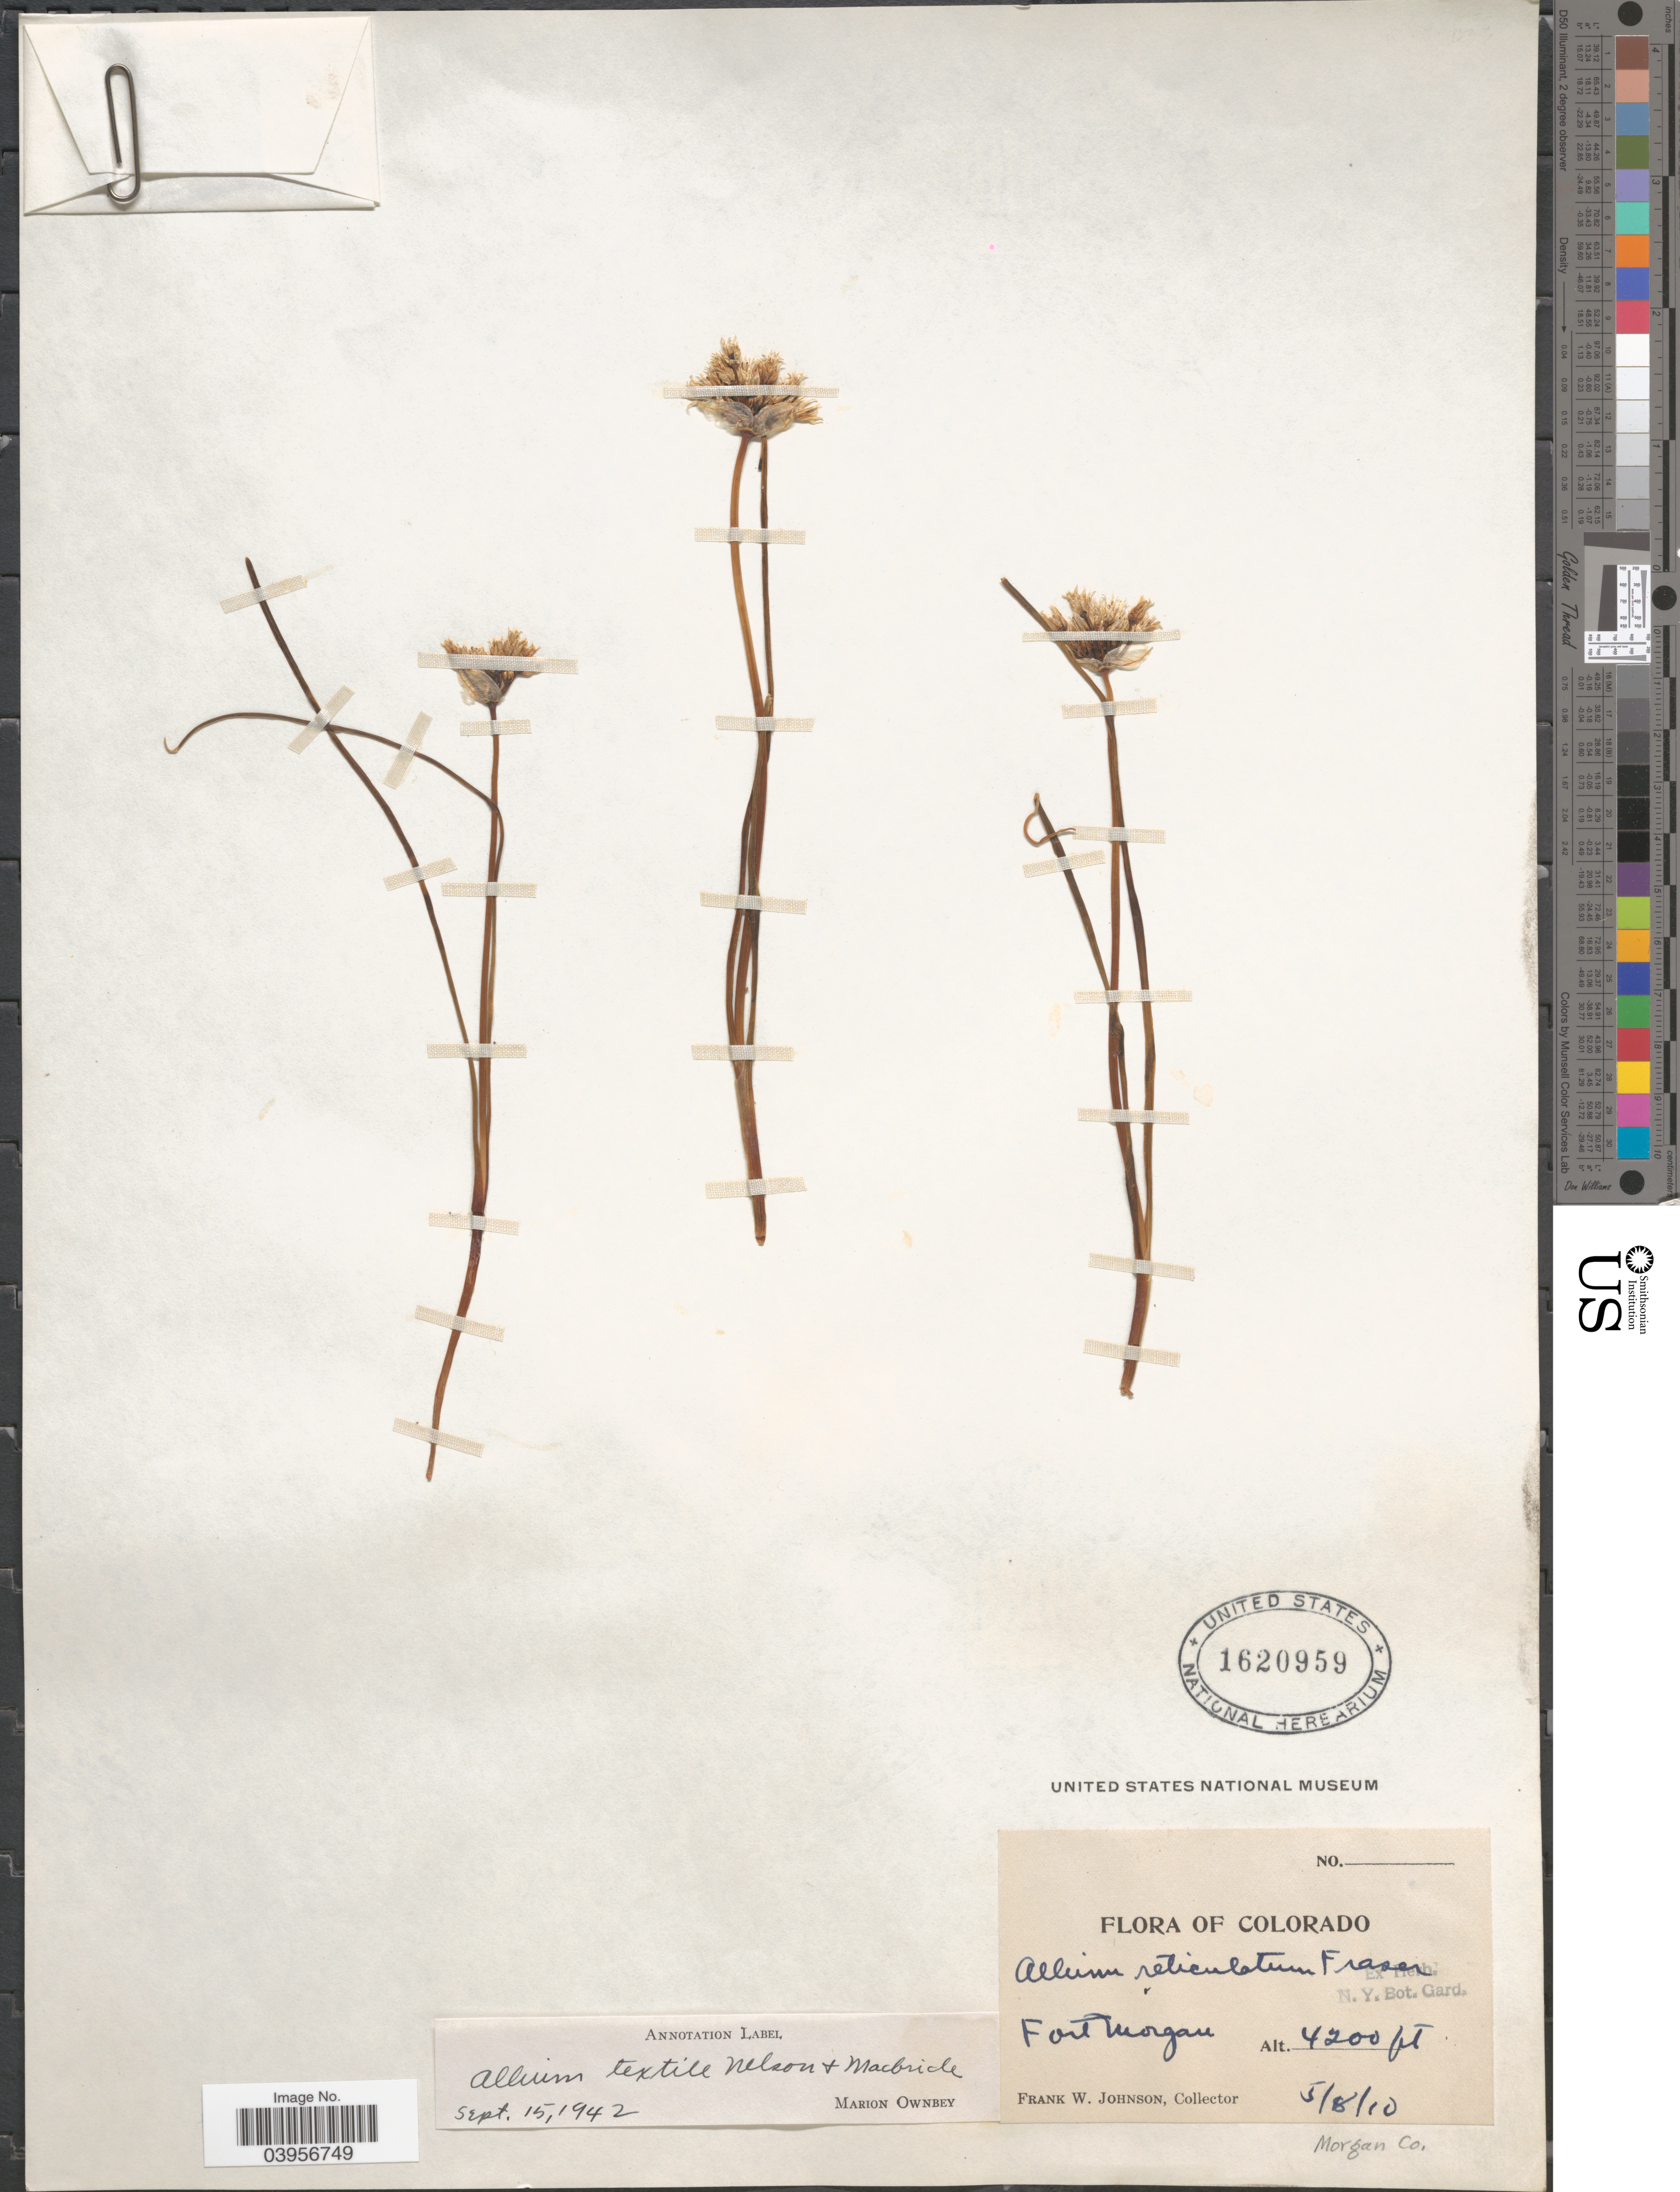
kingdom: Plantae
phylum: Tracheophyta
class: Liliopsida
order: Asparagales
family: Amaryllidaceae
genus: Allium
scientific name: Allium textile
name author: A. Nelson & J.F. Macbr.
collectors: F. W. Johnson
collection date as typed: Transcribed d/m/y: 8/5/10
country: United States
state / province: Colorado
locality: Fort Morgan. Morgan Co.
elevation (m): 1280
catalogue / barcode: US 1620959